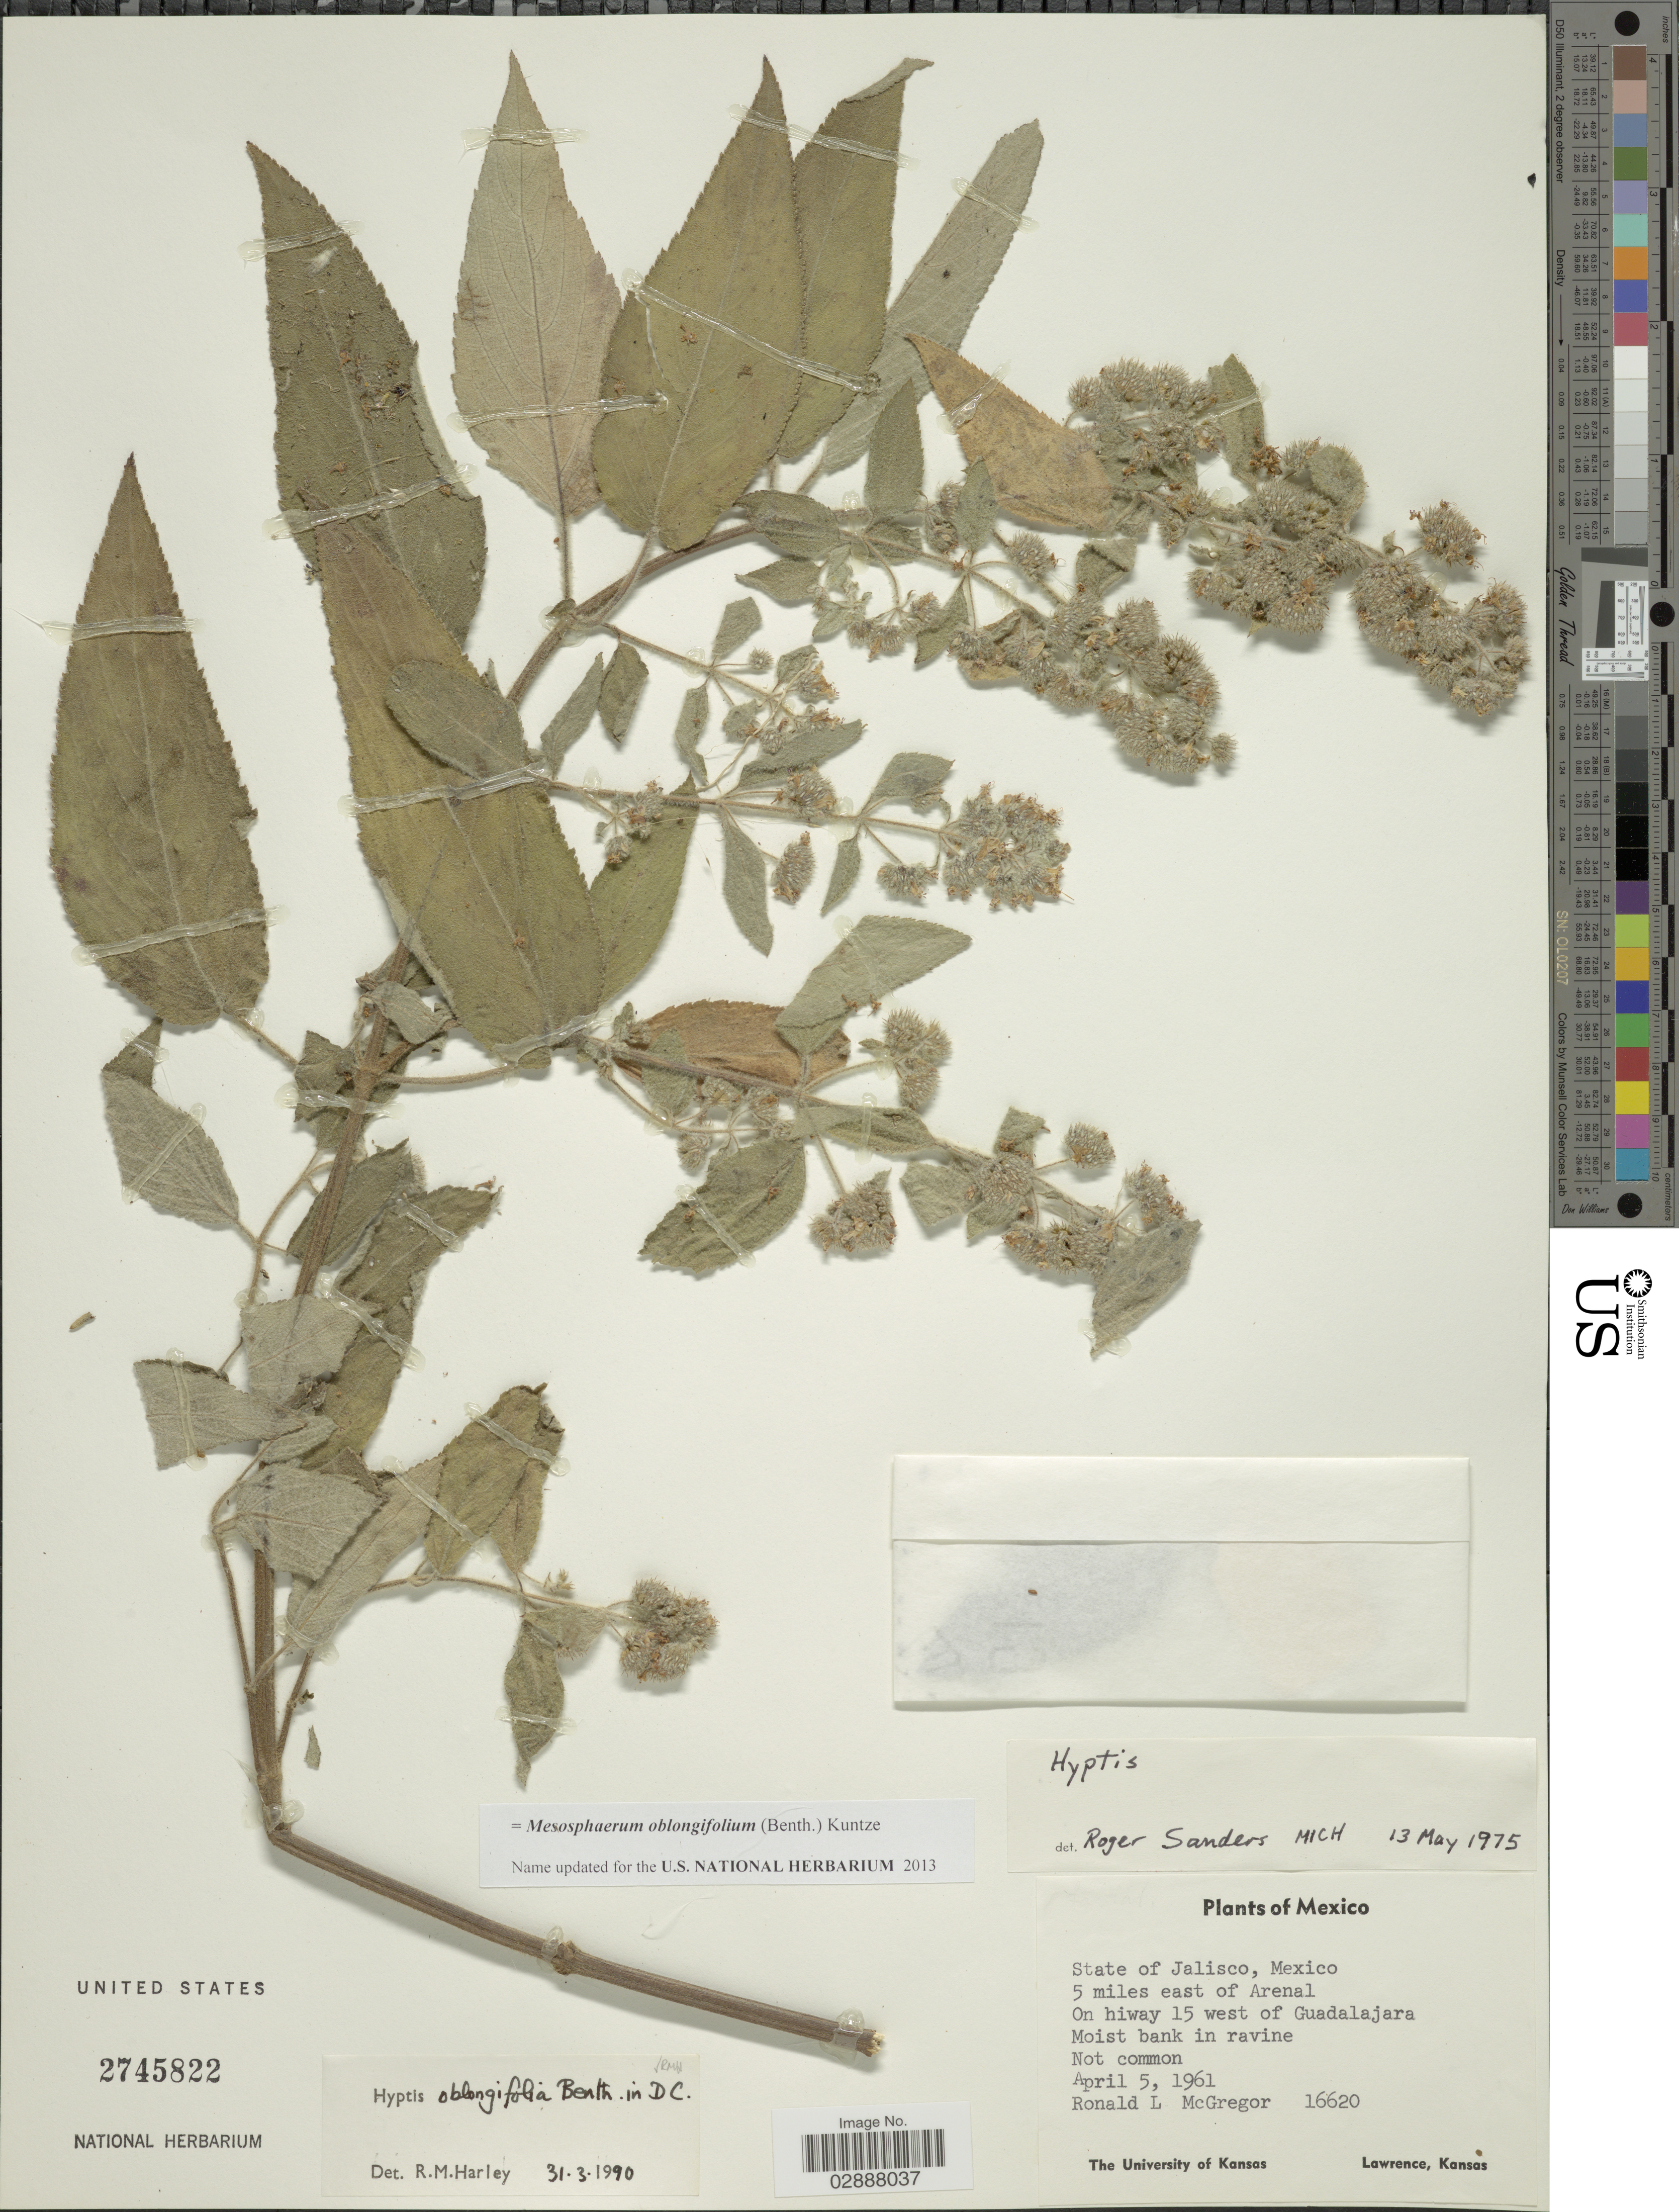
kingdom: Plantae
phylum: Tracheophyta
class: Magnoliopsida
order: Lamiales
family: Lamiaceae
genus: Mesosphaerum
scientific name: Mesosphaerum oblongifolium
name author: (Benth.) Kuntze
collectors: R. McGregor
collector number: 16620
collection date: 1961-04-05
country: Mexico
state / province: Jalisco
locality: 5 miles east of Arenal. On hiway 15 west of Guadalajara.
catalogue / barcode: US 2745822